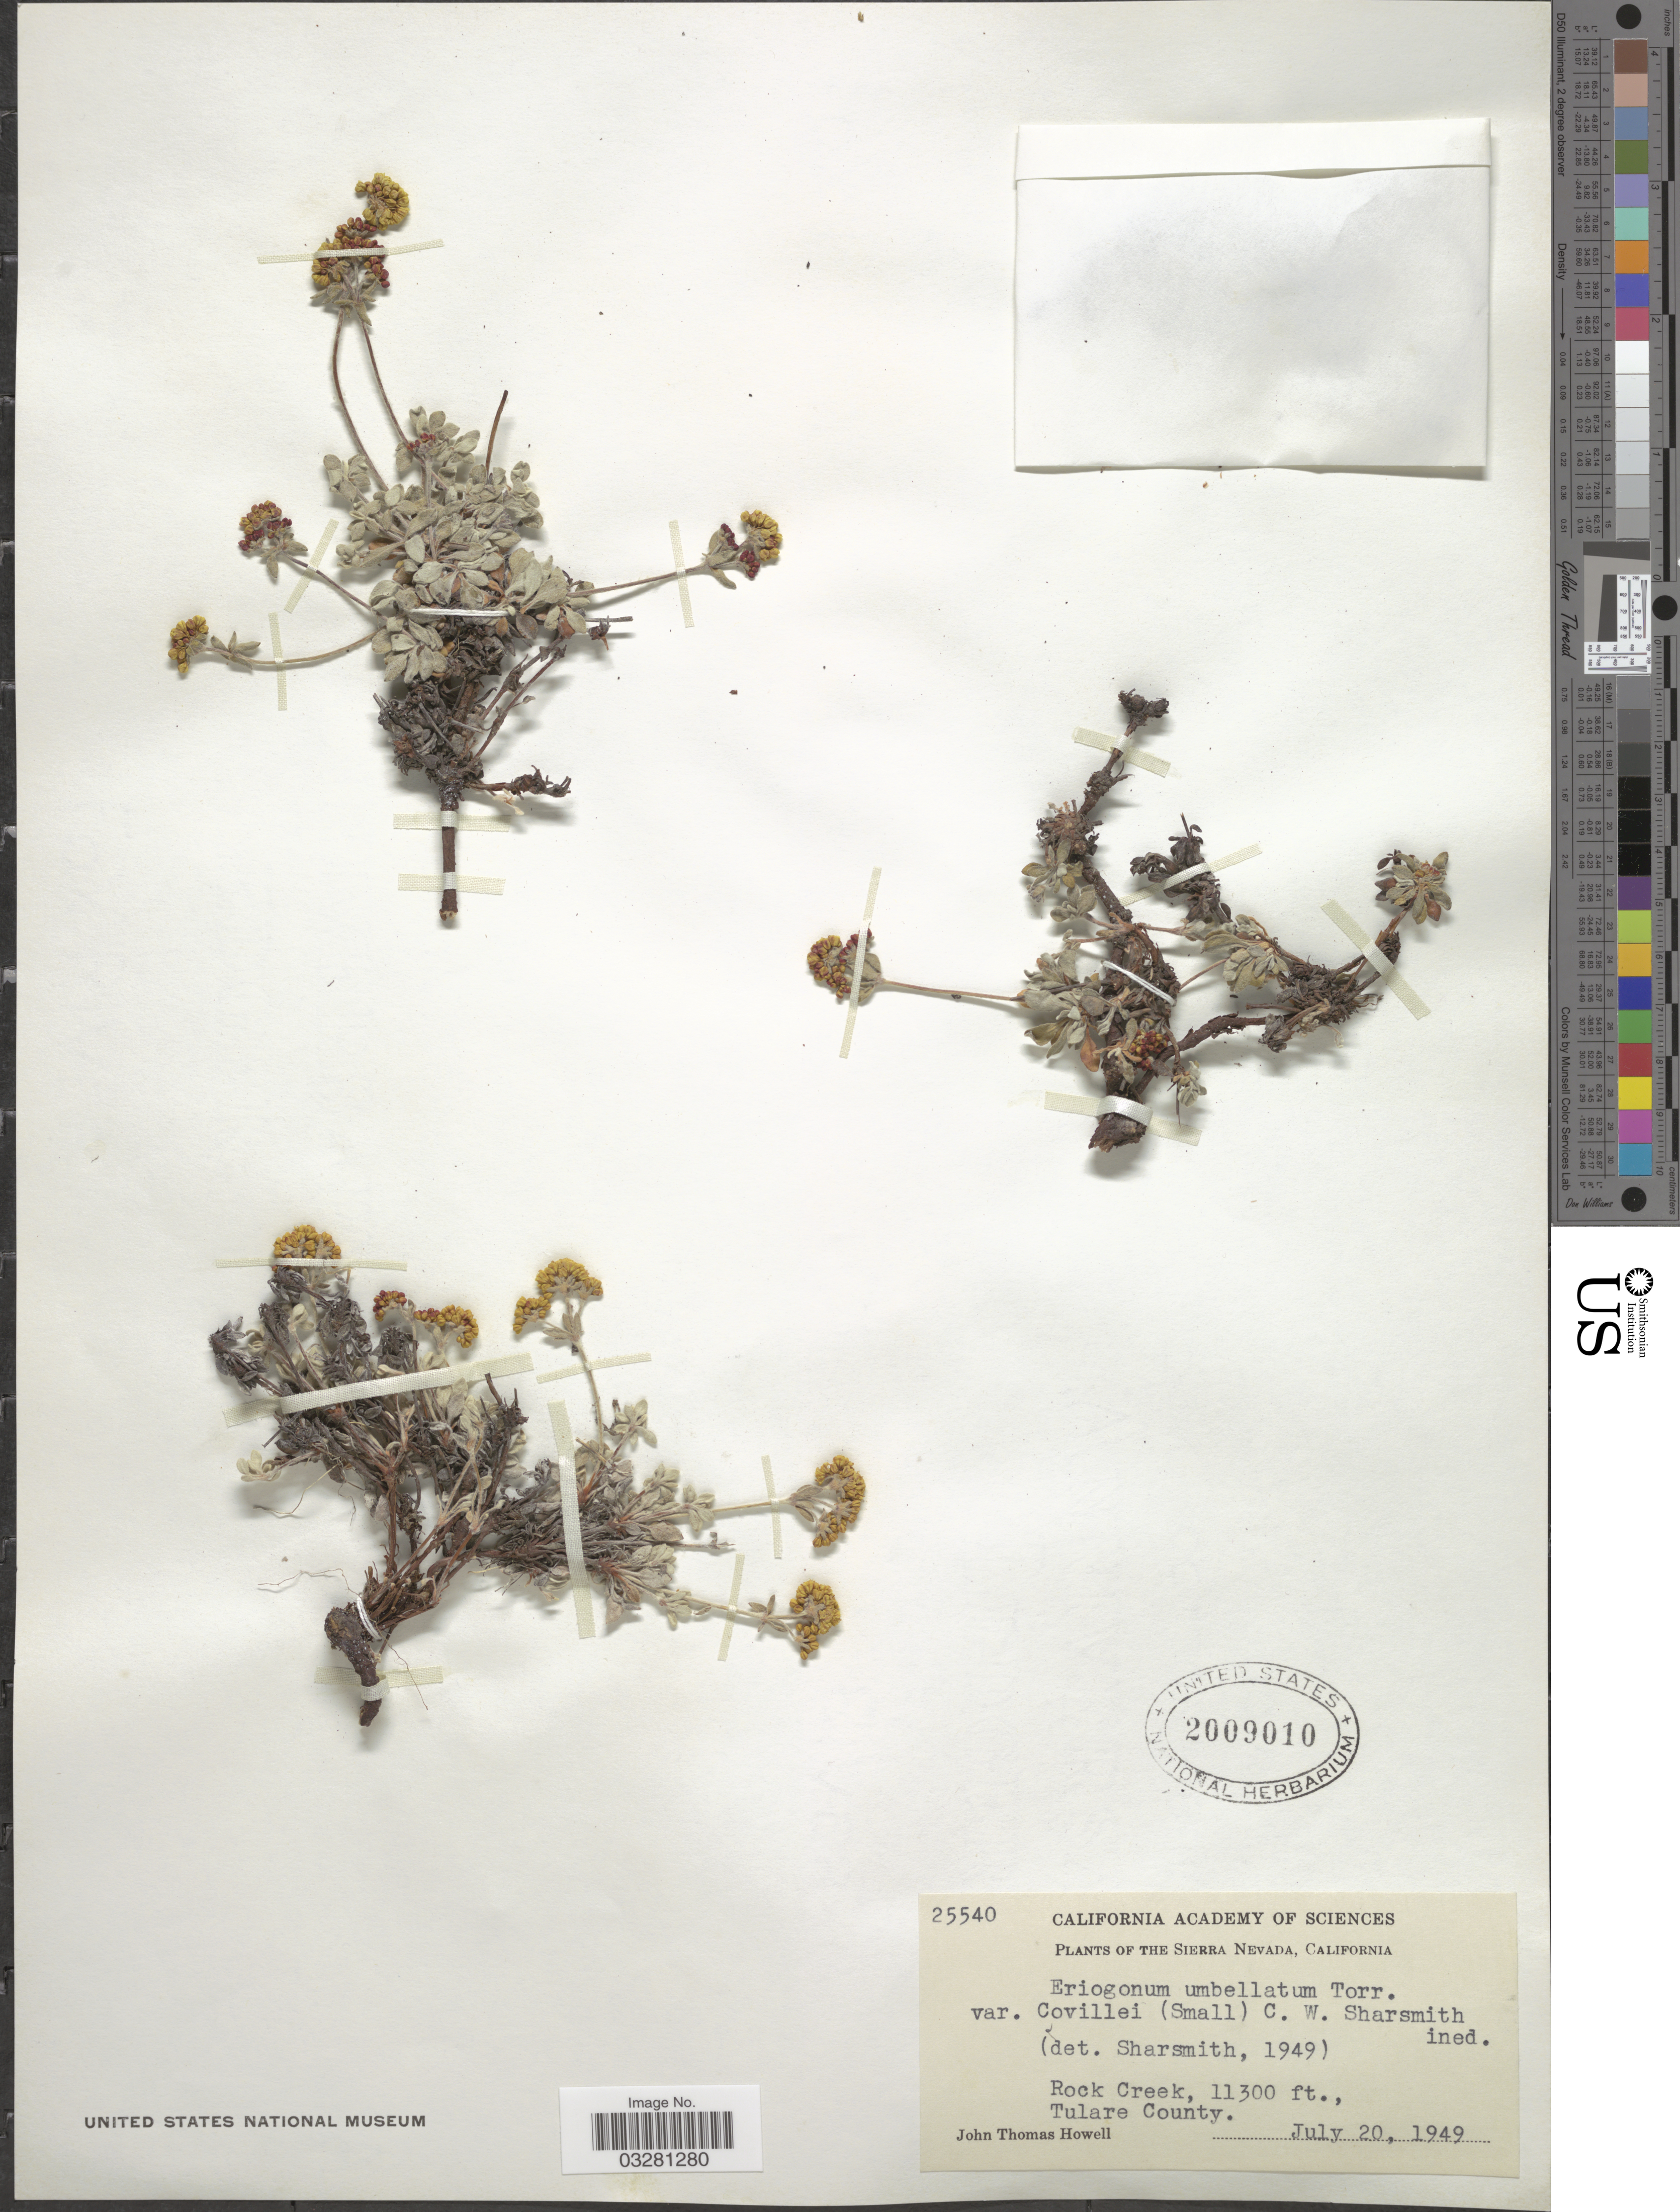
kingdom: Plantae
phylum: Tracheophyta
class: Magnoliopsida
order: Caryophyllales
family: Polygonaceae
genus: Eriogonum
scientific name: Eriogonum umbellatum var. umbellatum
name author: Torr.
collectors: J. T. Howell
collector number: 25540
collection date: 1949-07-20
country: United States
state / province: California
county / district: Tulare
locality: The Sierra Nevada. Rock Creek. Tulare County.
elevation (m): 3444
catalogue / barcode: US 2009010